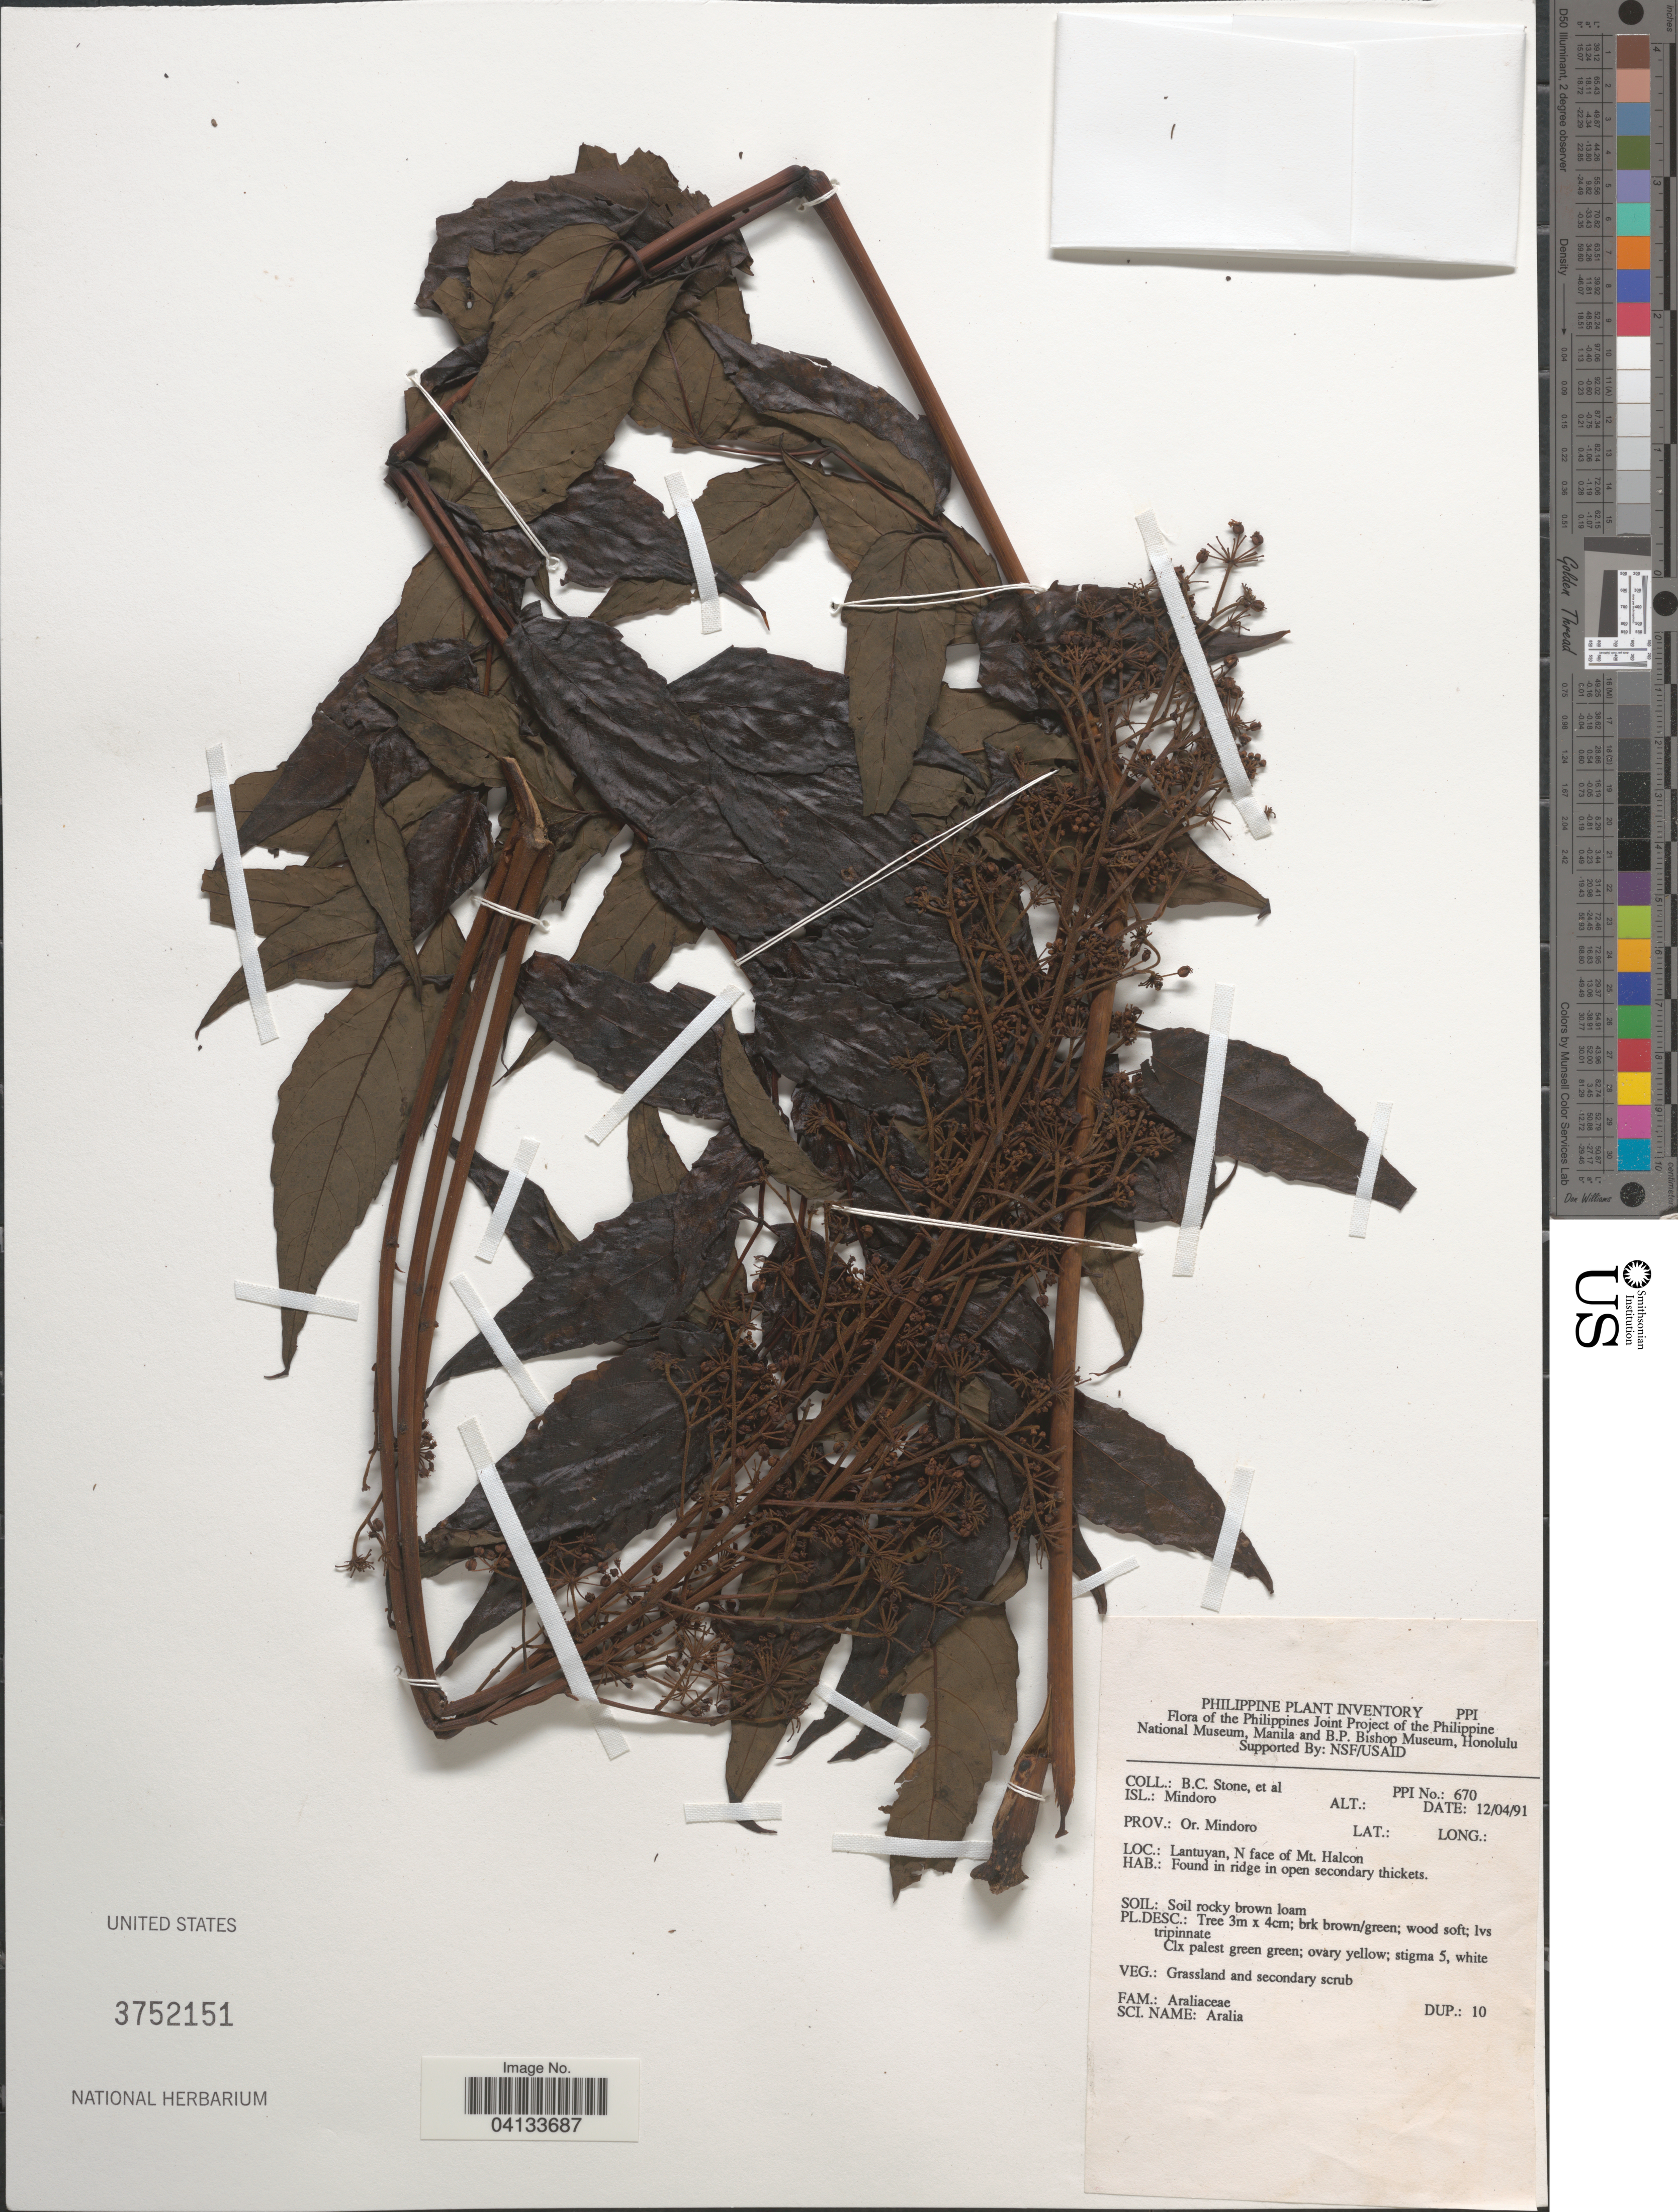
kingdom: Plantae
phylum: Tracheophyta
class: Magnoliopsida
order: Apiales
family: Araliaceae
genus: Aralia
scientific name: Aralia sp.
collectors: B. C. Stone & et al.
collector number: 670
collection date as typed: Transcribed d/m/y: 12/4/91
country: Philippines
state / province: Mimaropa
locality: Isl.: Mindoro. Prov.: Or. Mindoro. Lantuyan, N face of Mt. Halcon.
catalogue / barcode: US 3752151